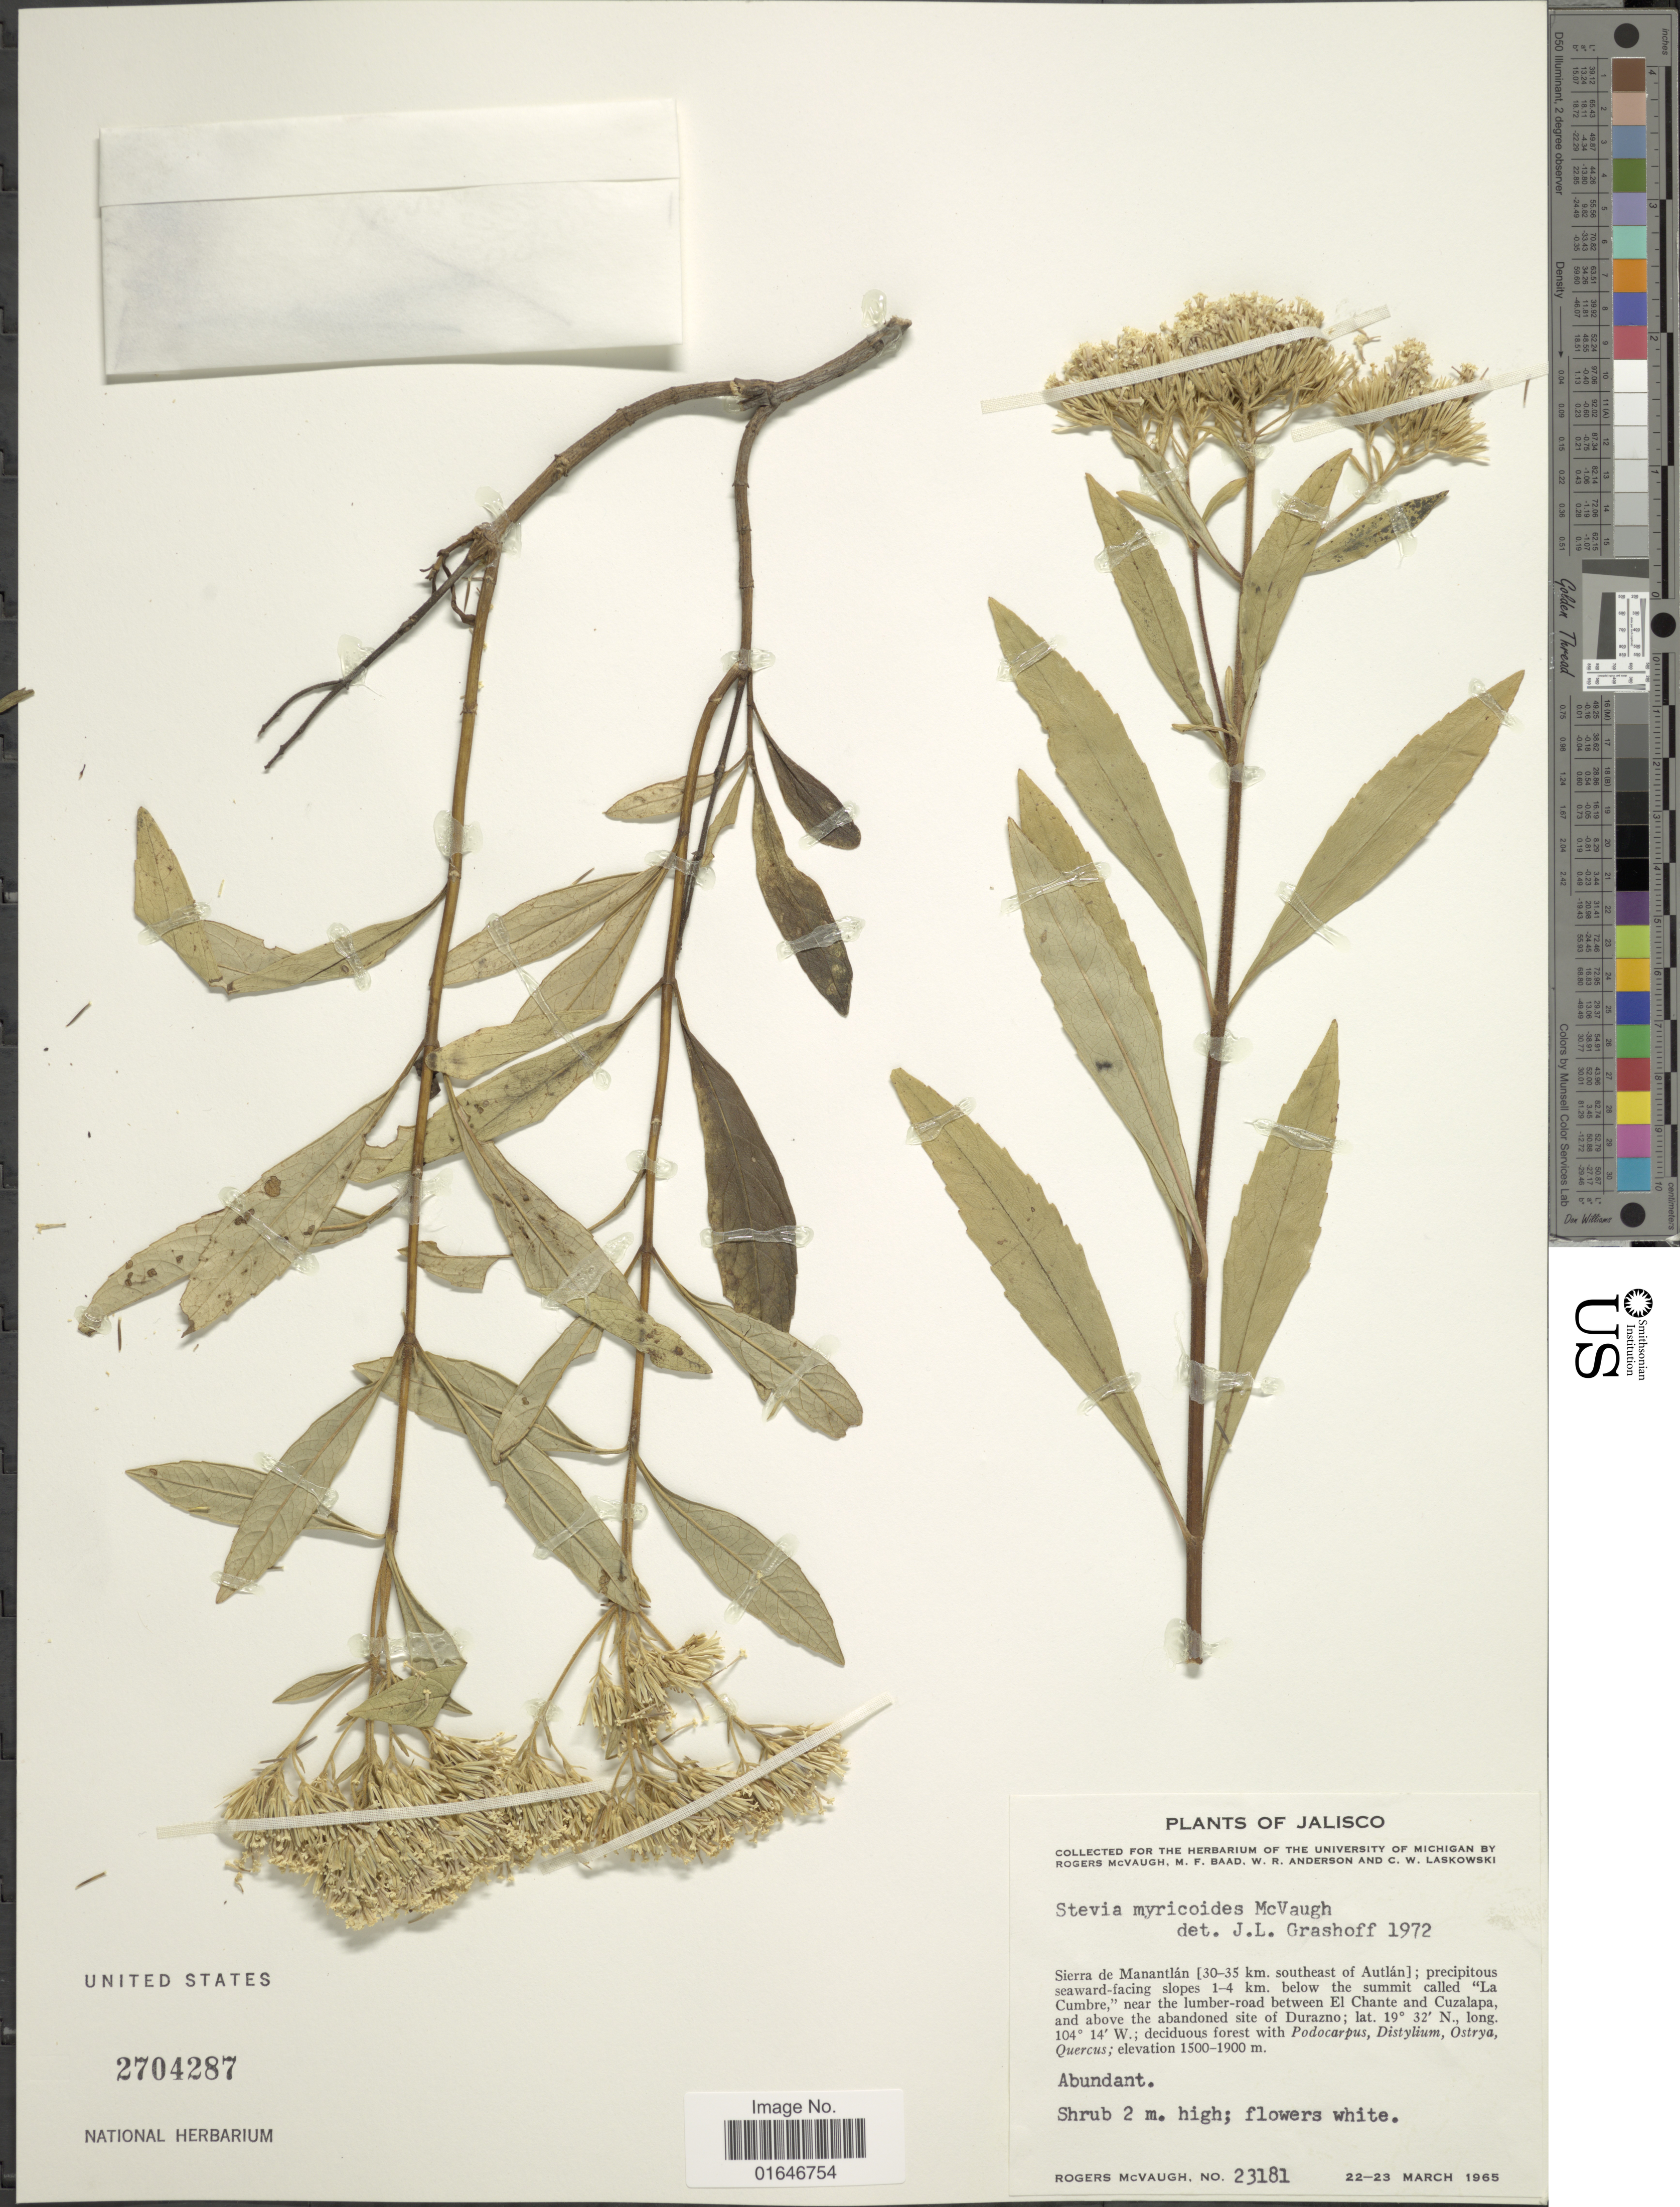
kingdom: Plantae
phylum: Tracheophyta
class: Magnoliopsida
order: Asterales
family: Asteraceae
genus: Stevia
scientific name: Stevia myricoides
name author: Mc Vaugh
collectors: R. McVaugh, M. F. Baad, W. Anderson & C. Laskowski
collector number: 23181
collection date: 1965-03-22/1965-03-23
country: Mexico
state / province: Jalisco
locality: Sierra de Manantlán (3-0-35km. southeast of Autlán); precipitous seaward-facing slopes 1-4 km. below the summit called "La Cumbre,"near the lumber-road between El Chante and Cuzalapa, and above the abandoned site of Durazno.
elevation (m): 1500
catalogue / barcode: US 2704287